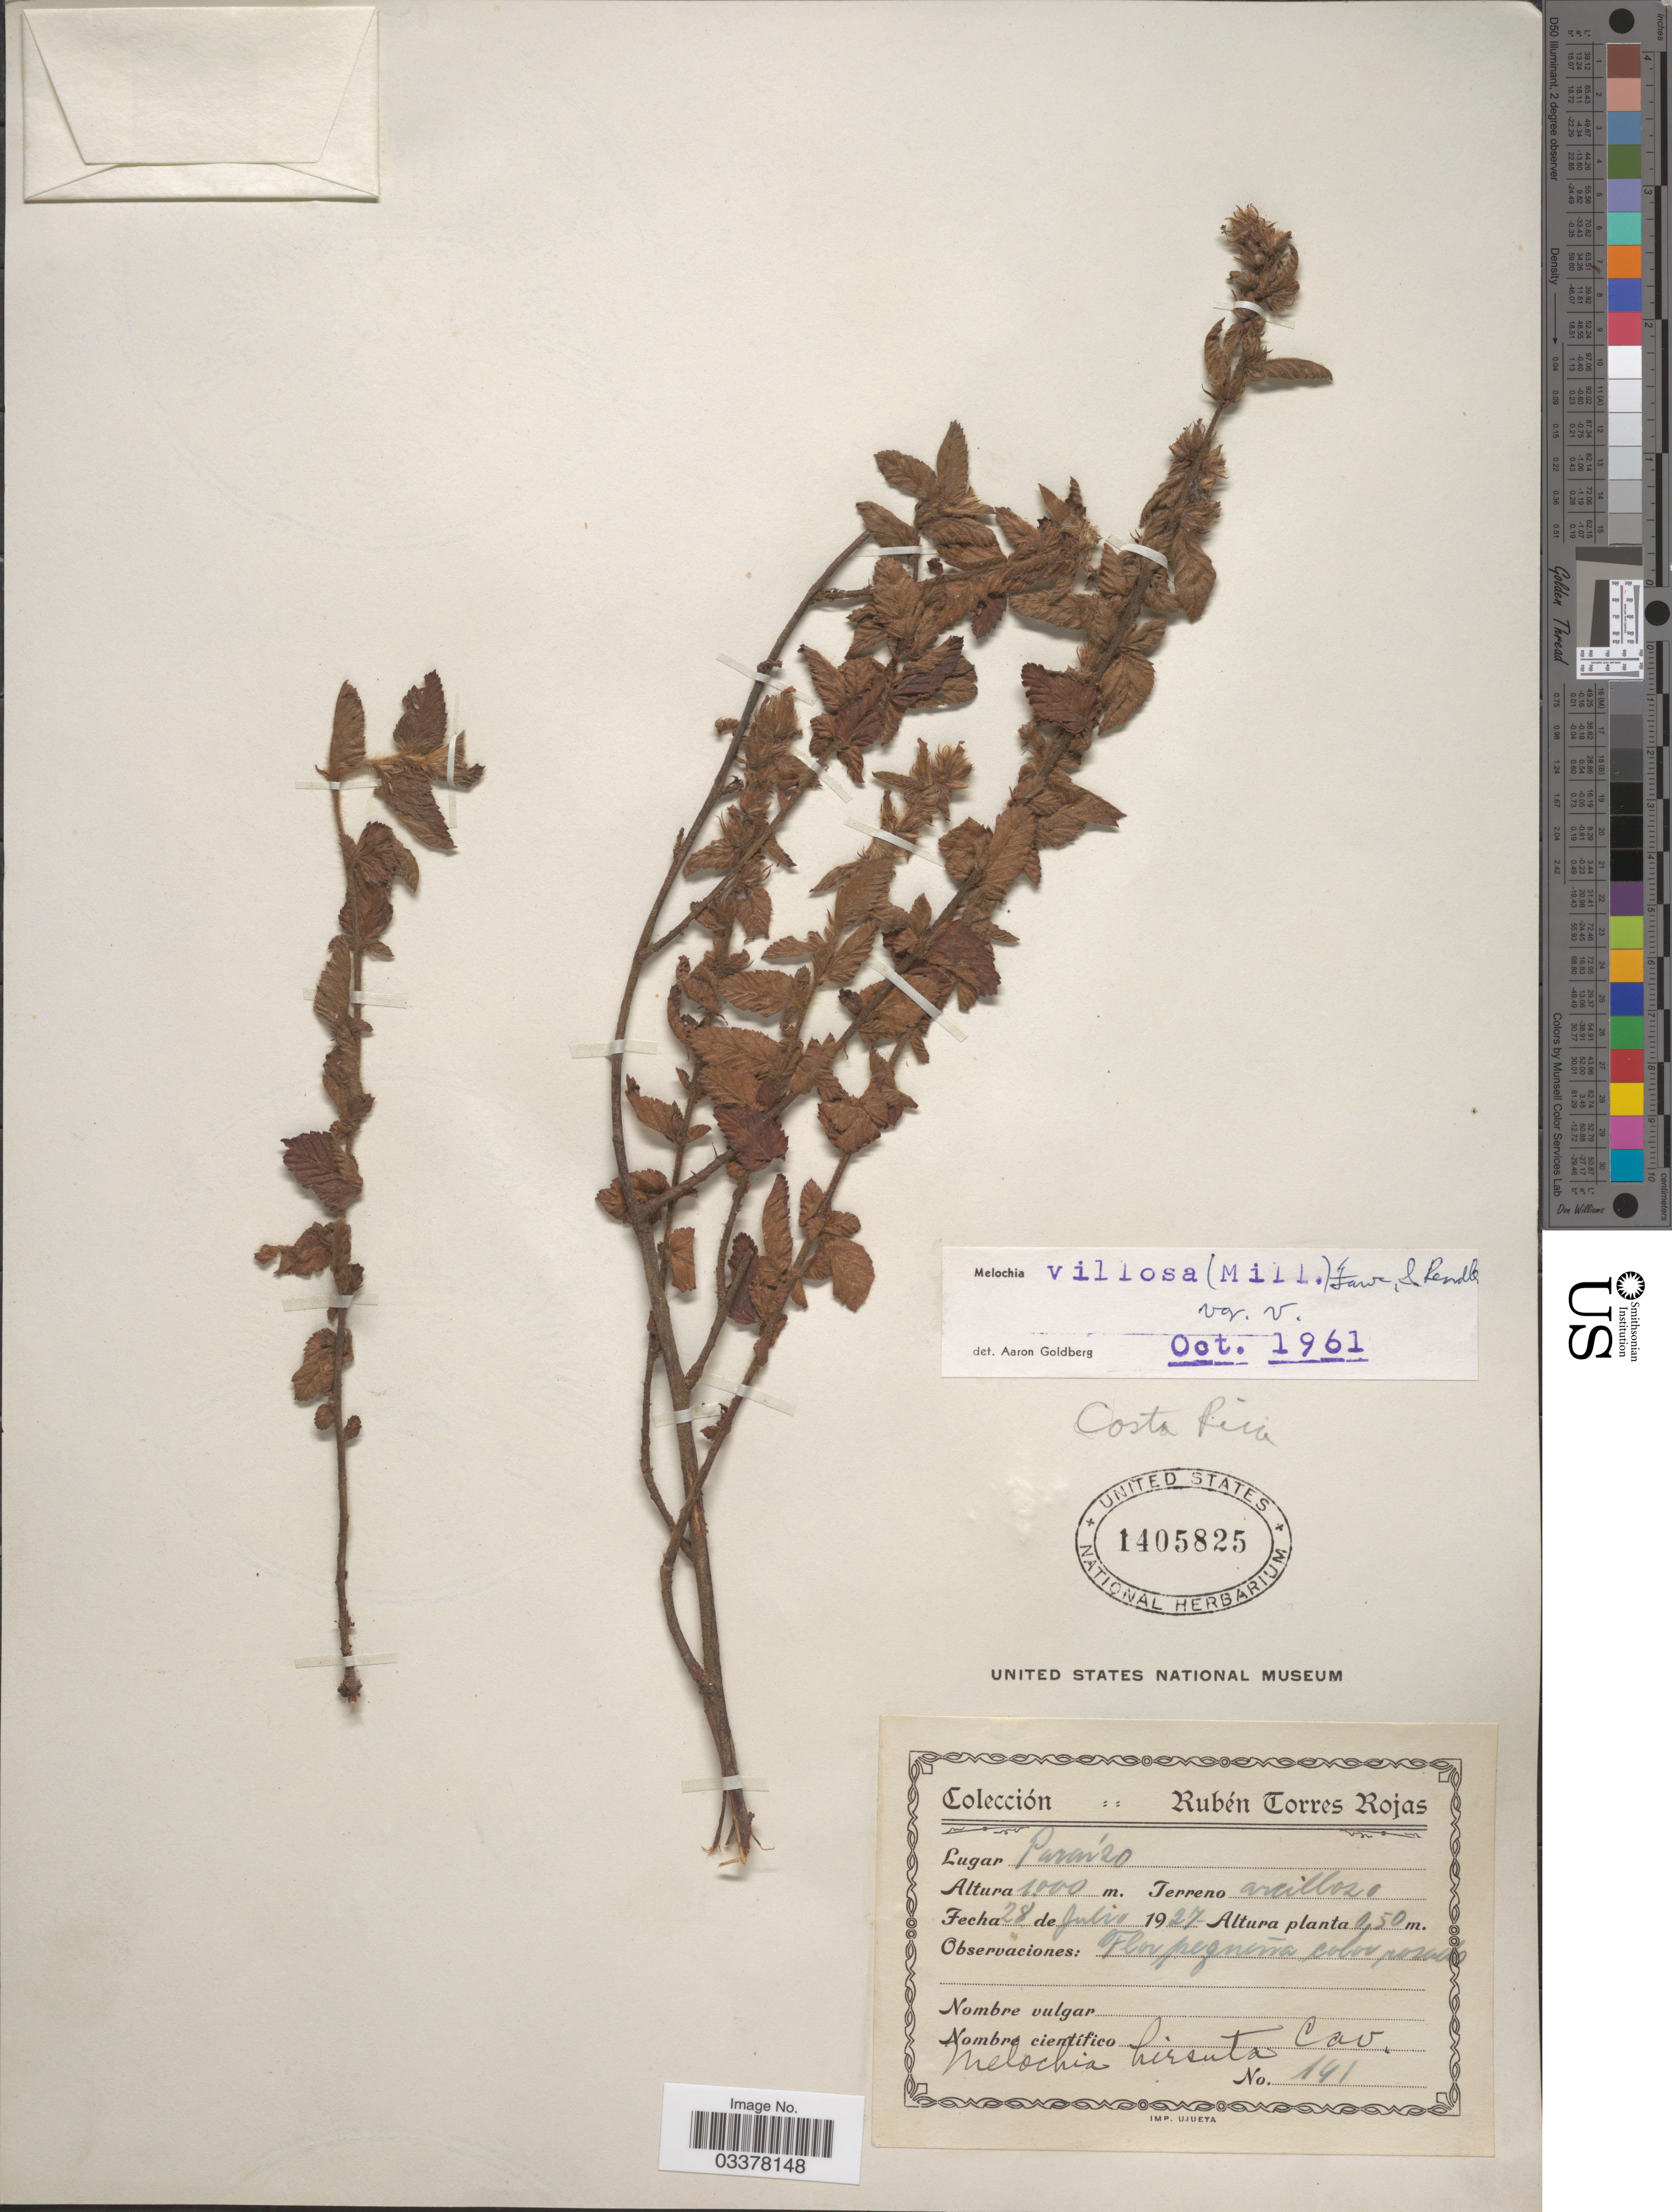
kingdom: Plantae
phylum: Tracheophyta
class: Magnoliopsida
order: Malvales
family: Malvaceae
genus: Melochia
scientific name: Melochia spicata var. spicata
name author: (L.) Fryxell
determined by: Dorr, L. J., (BOT), Smithsonian Institution - National Museum of Natural History (UNITED STATES)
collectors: R. Torres Rojas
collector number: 141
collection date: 1927-07-28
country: Costa Rica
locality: Paraízo.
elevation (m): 1000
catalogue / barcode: US 1405825